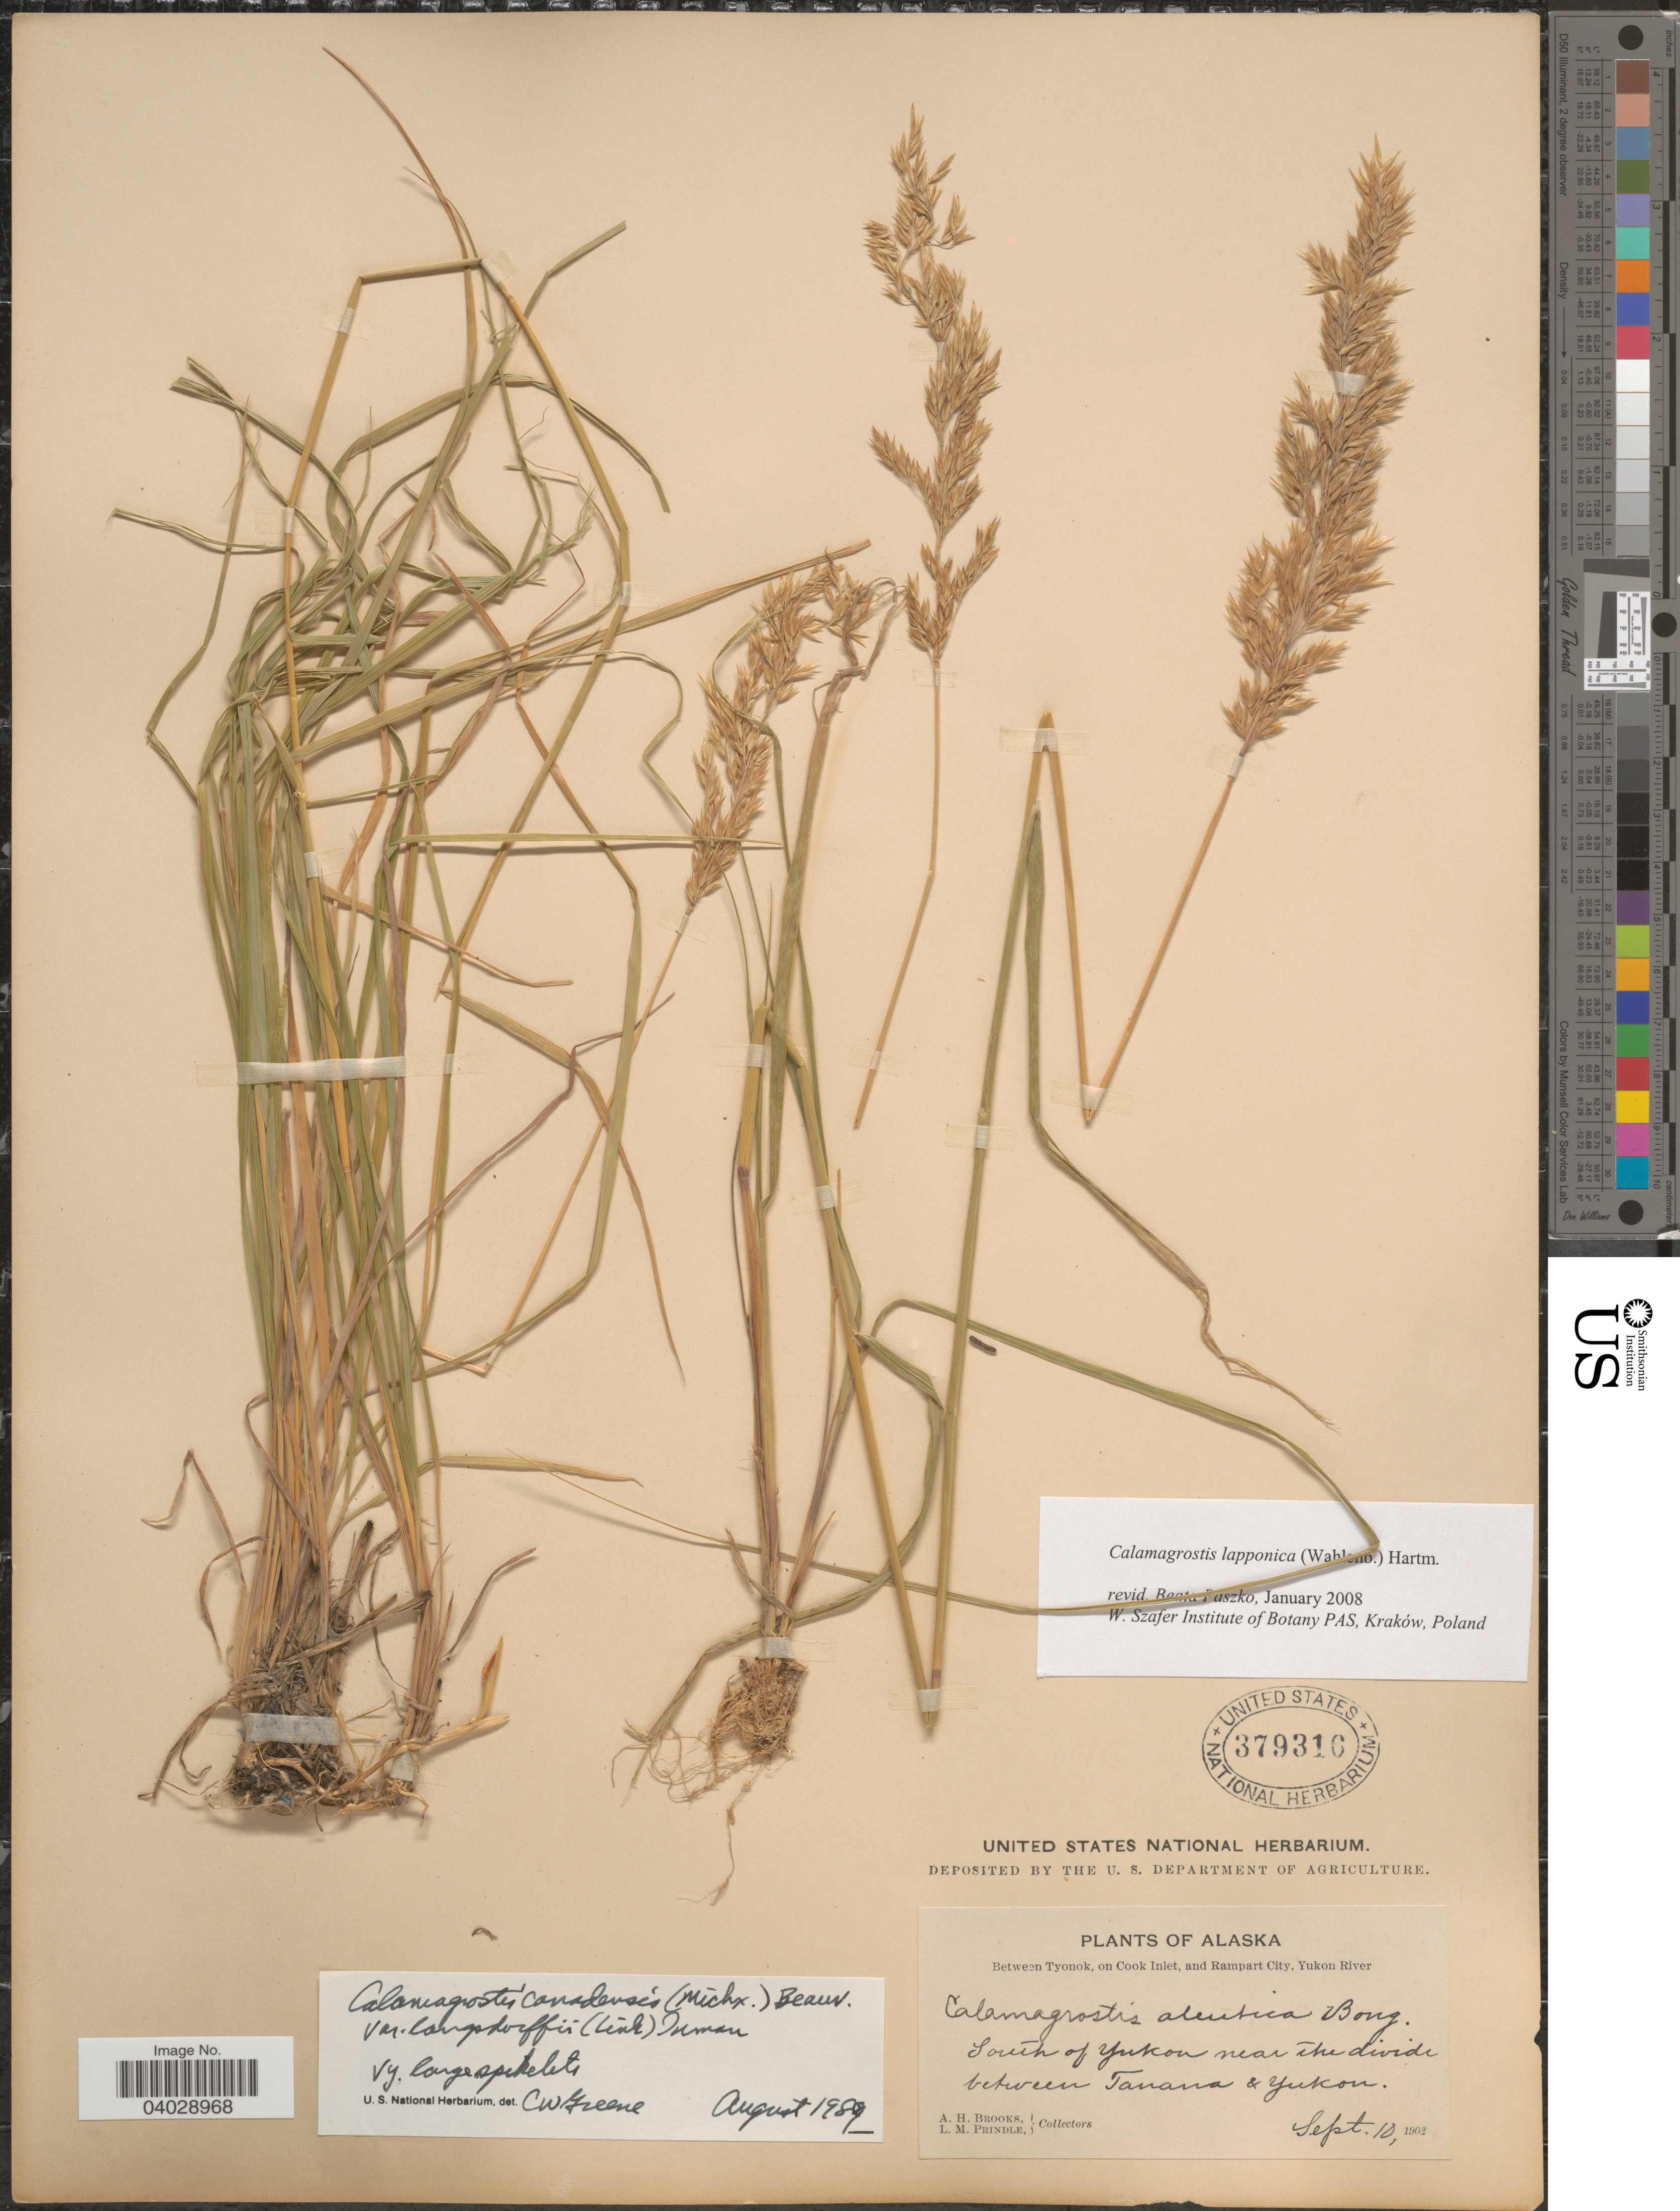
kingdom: Plantae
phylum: Tracheophyta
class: Liliopsida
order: Poales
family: Poaceae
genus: Calamagrostis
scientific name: Calamagrostis lapponica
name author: (Wahlenb.) Hartm.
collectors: A. Brooks & L. Prindle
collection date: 1902-09-10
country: United States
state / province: Alaska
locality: Between Tyonok, on Cook Inlet, and Rampart City, Yukon River. South of Yukon near the divide between Tanana & Yukon.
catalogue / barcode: US 379316